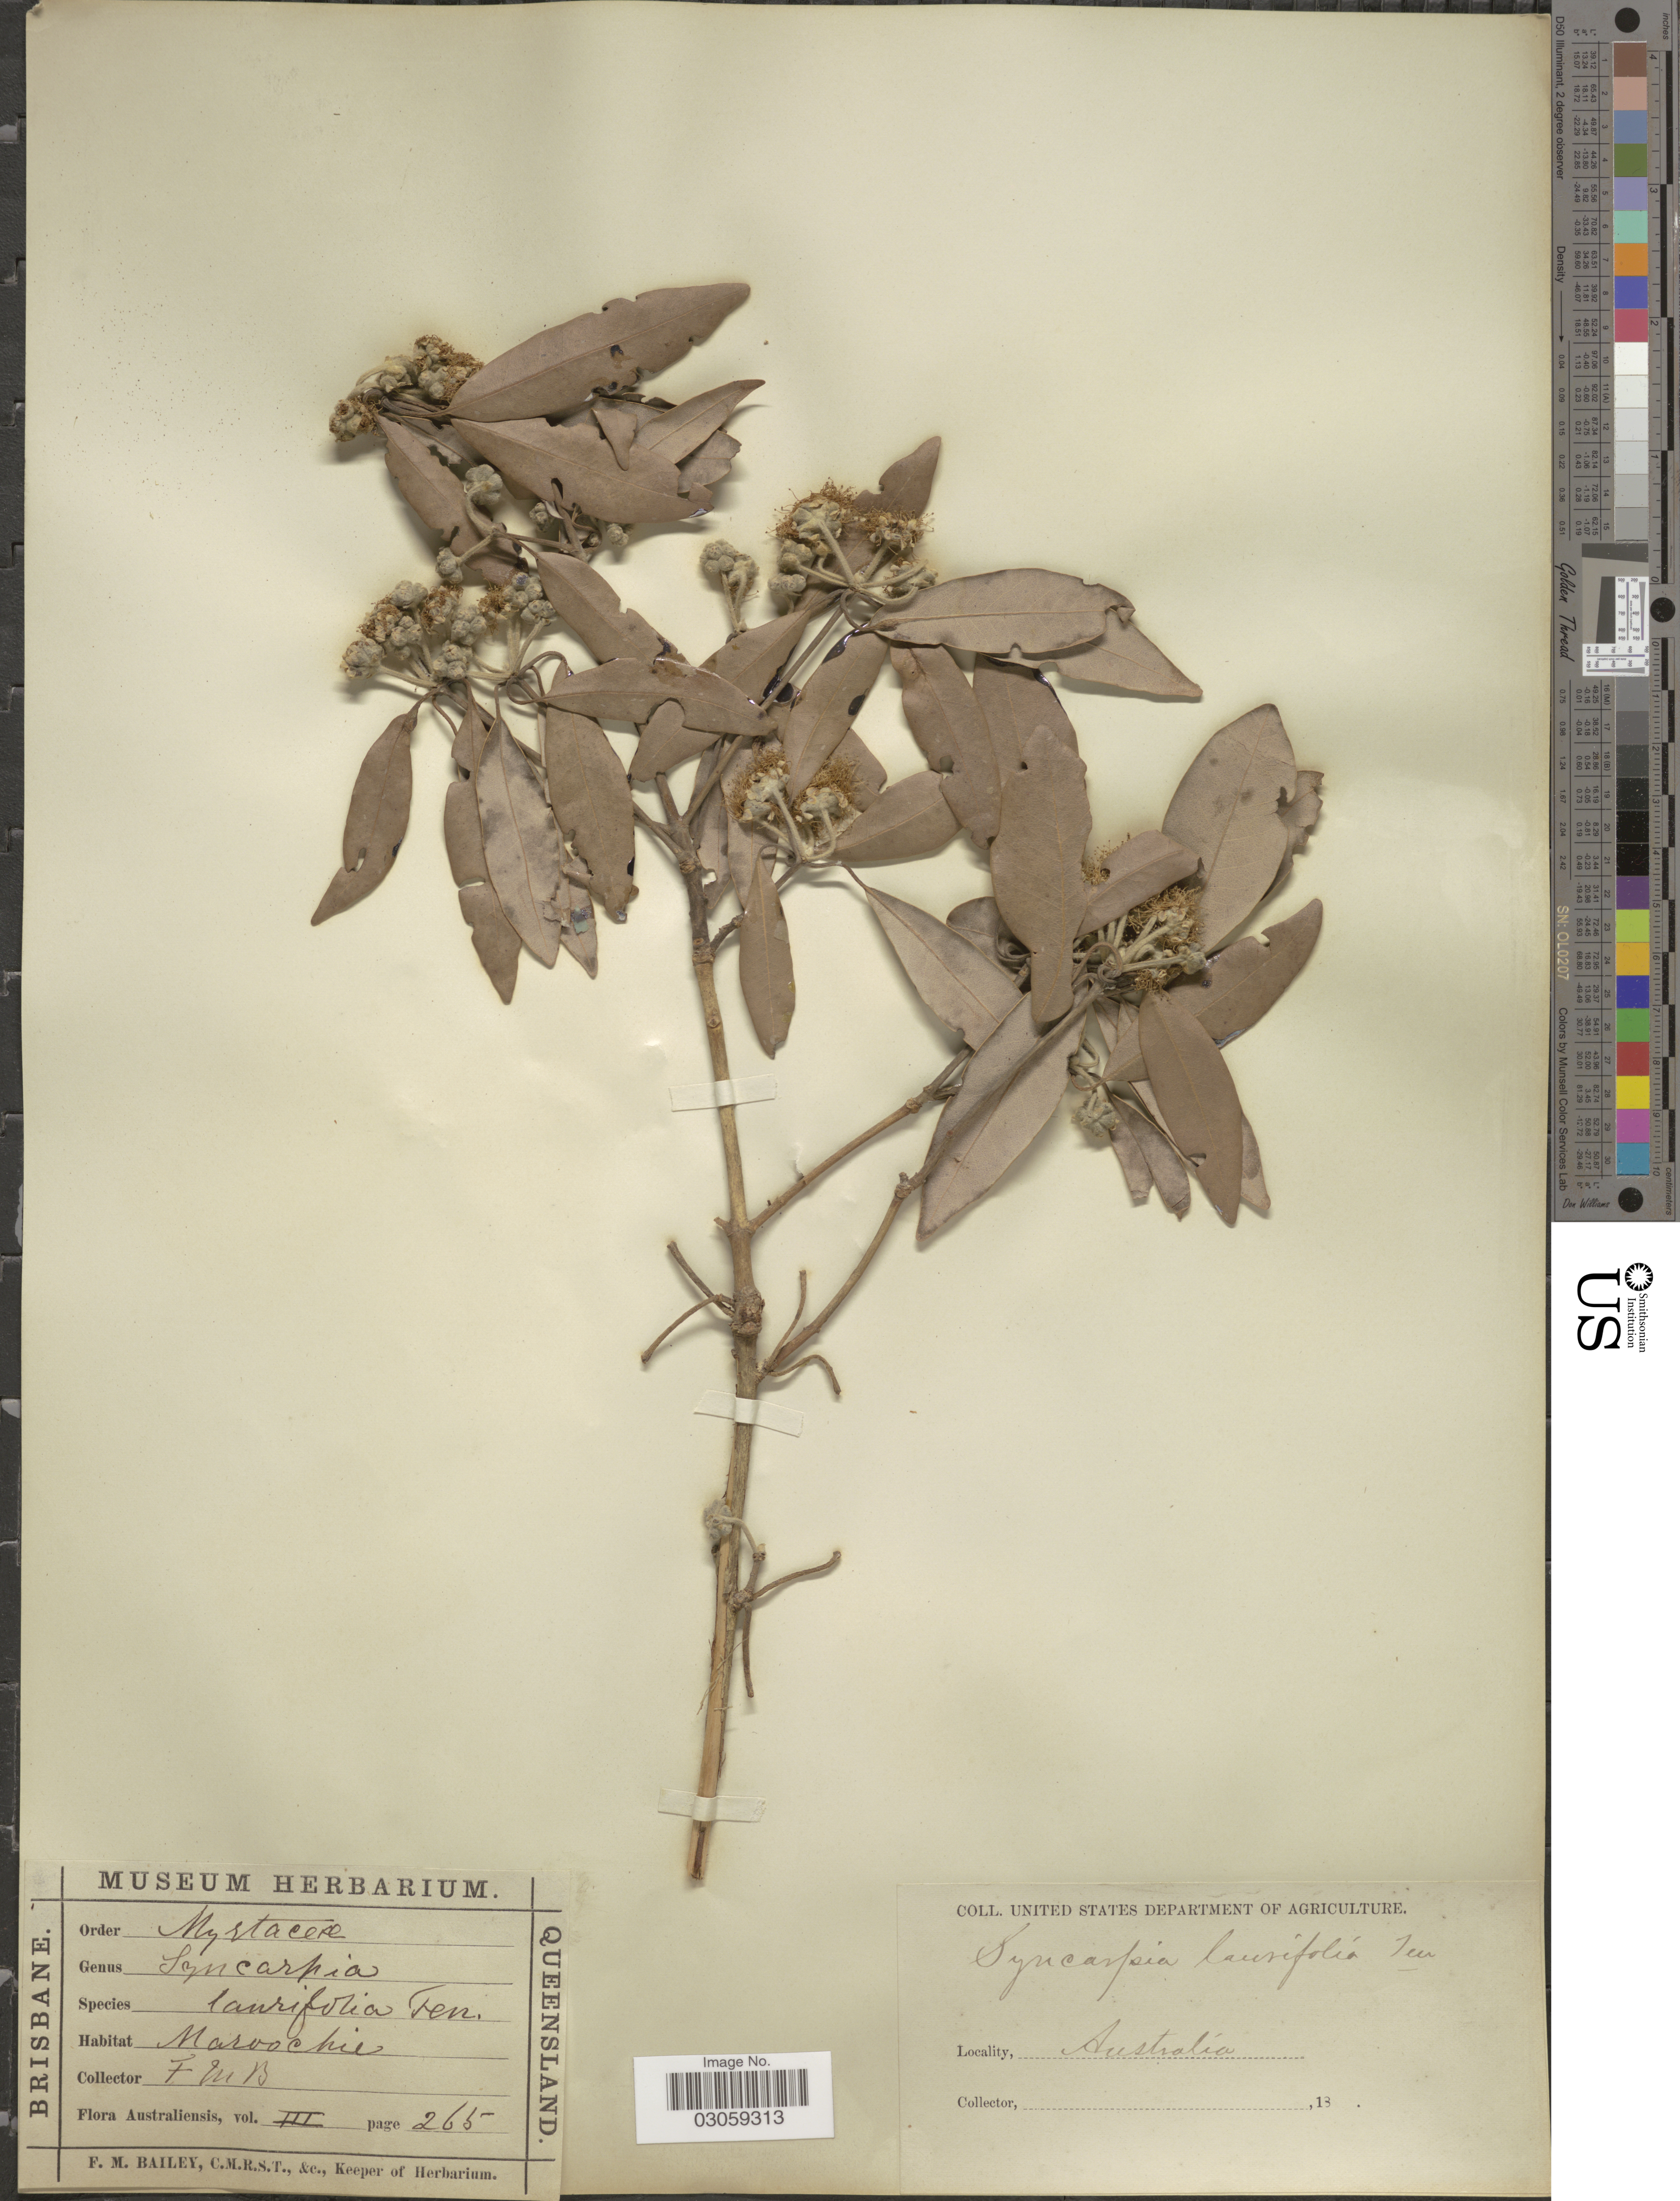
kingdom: Plantae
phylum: Tracheophyta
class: Magnoliopsida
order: Myrtales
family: Myrtaceae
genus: Syncarpia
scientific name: Syncarpia glomulifera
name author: (Sm.) Nied.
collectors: F. M. Bailey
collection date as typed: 18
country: Australia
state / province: Queensland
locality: Maroochie.